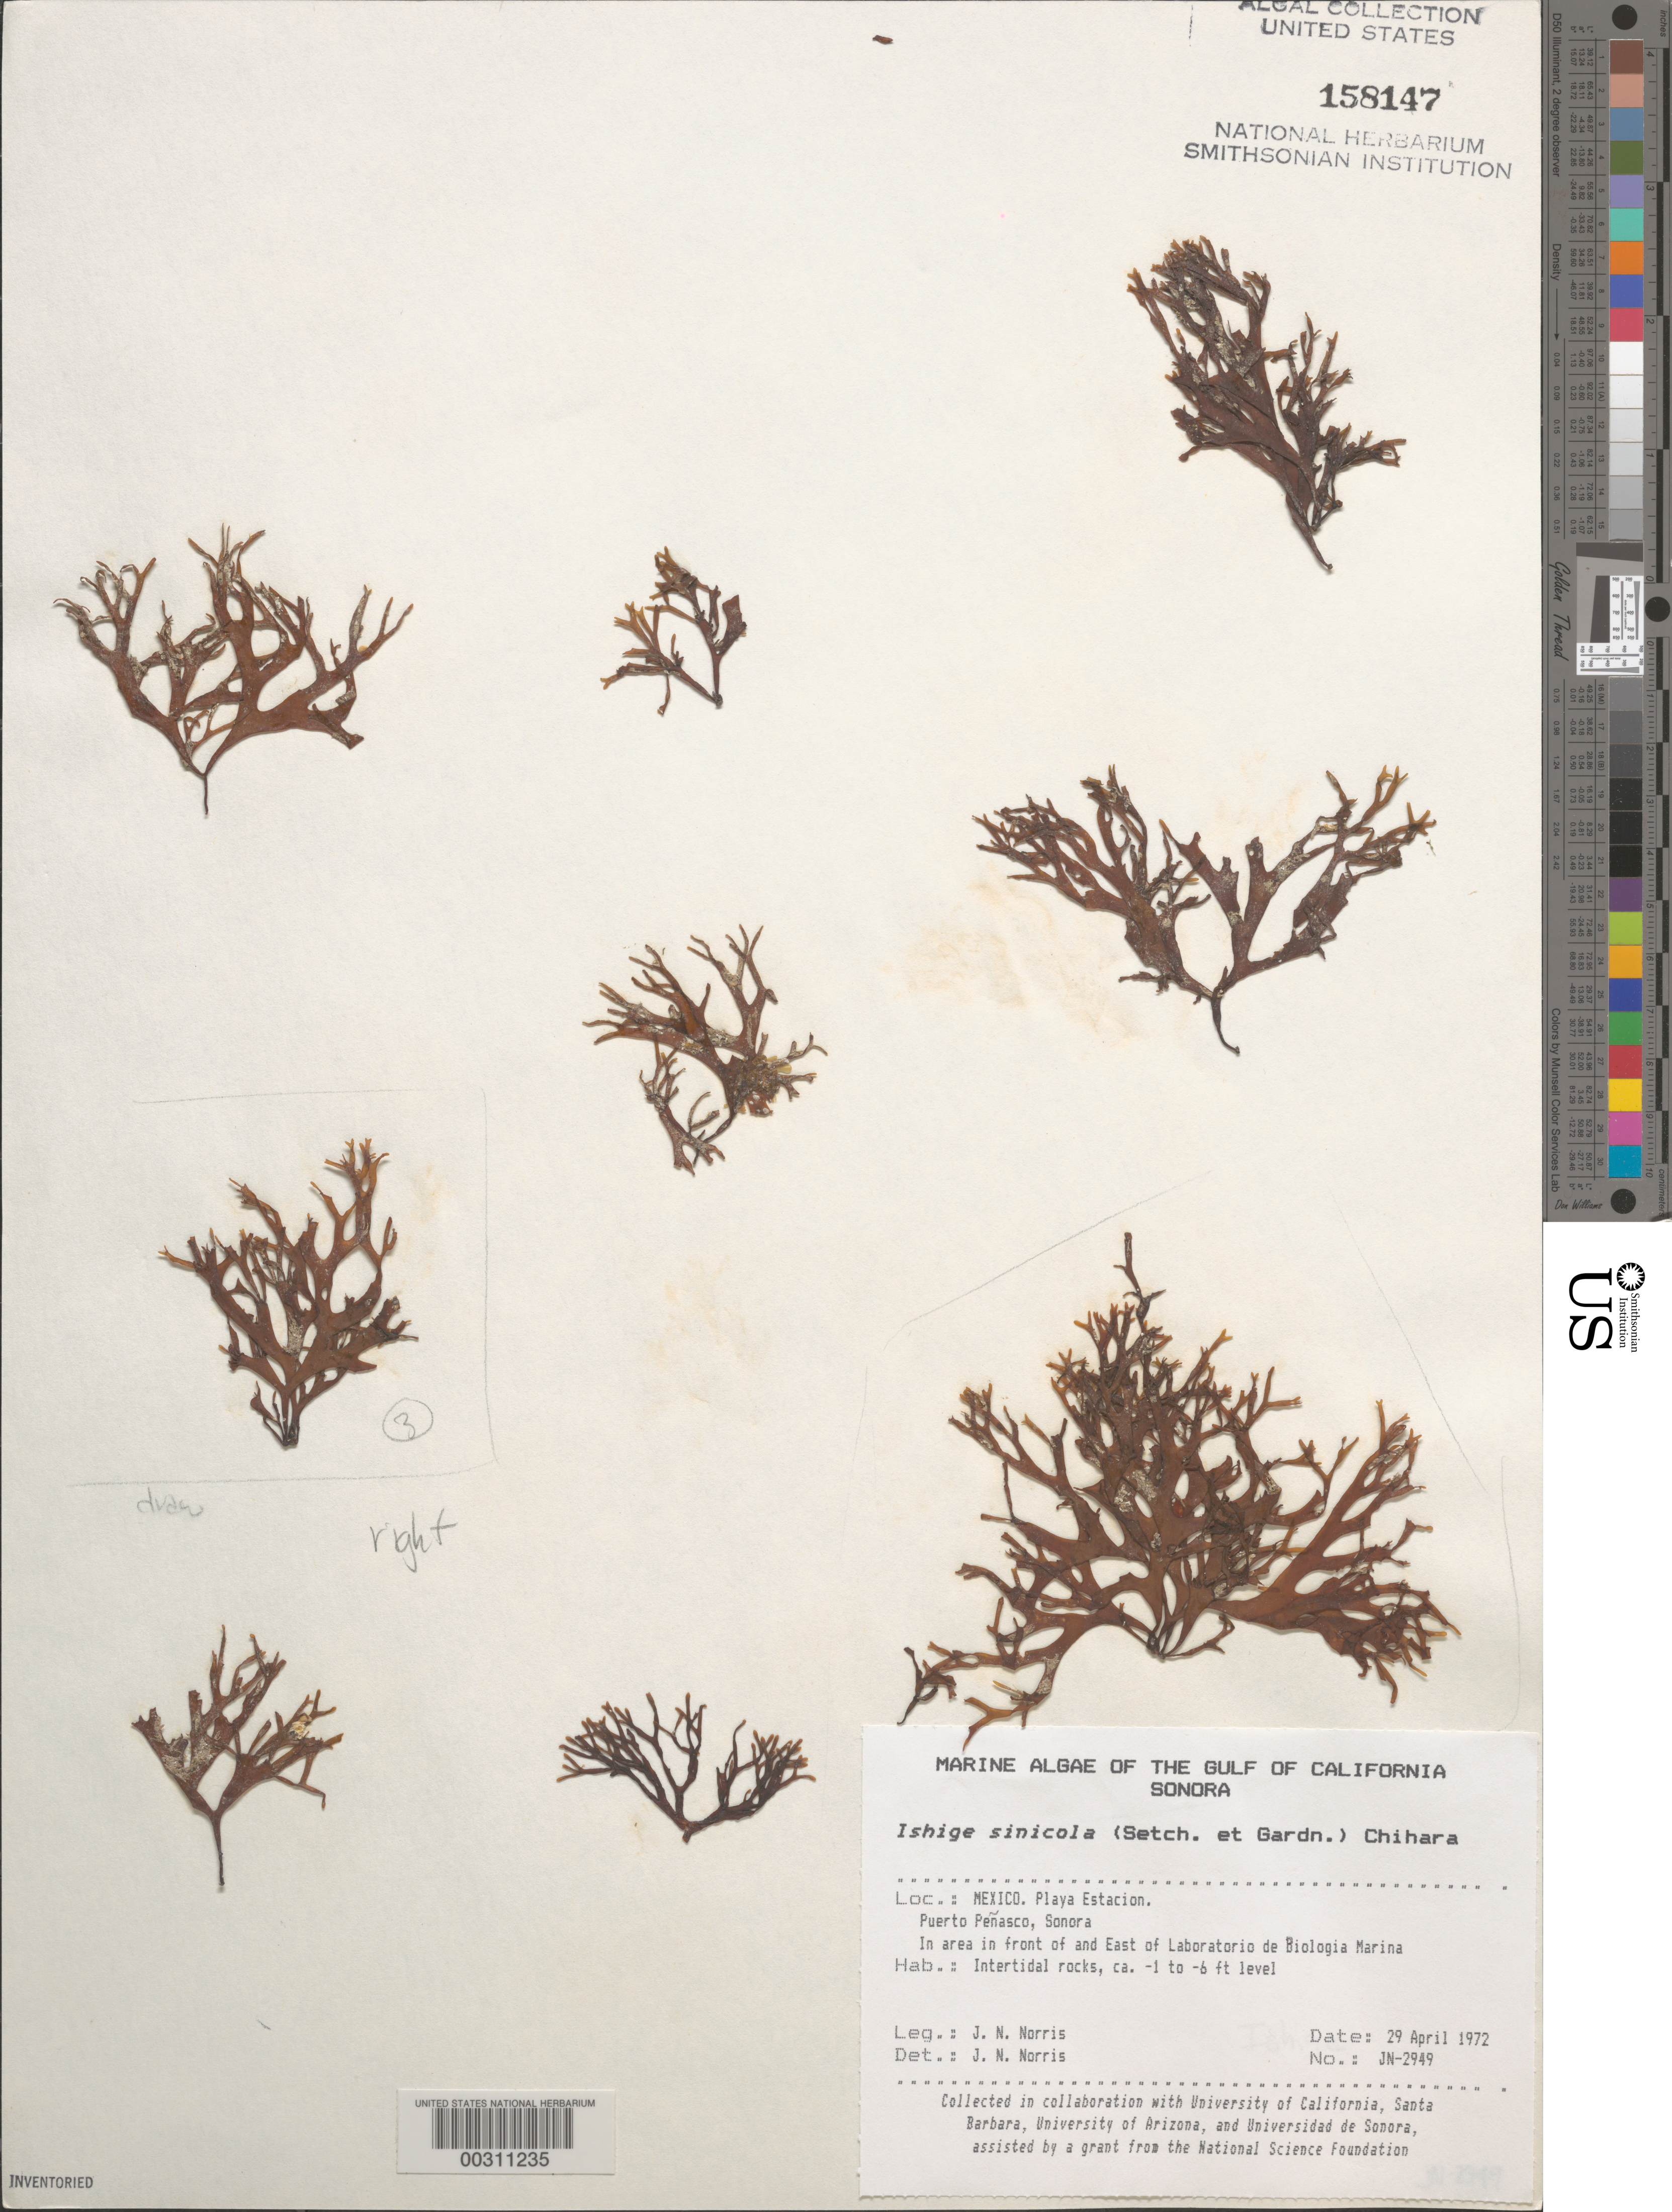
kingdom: Chromista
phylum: Ochrophyta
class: Phaeophyceae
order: Ishigeales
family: Ishigeaceae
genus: Ishige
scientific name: Ishige sinicola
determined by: Norris, James N.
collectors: J. N. Norris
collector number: JN-2949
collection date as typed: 29 Apr 1972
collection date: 1972-04-29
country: Mexico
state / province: Sonora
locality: Playa Estacion, Puerto Penasco, marine station area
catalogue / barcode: US 158147